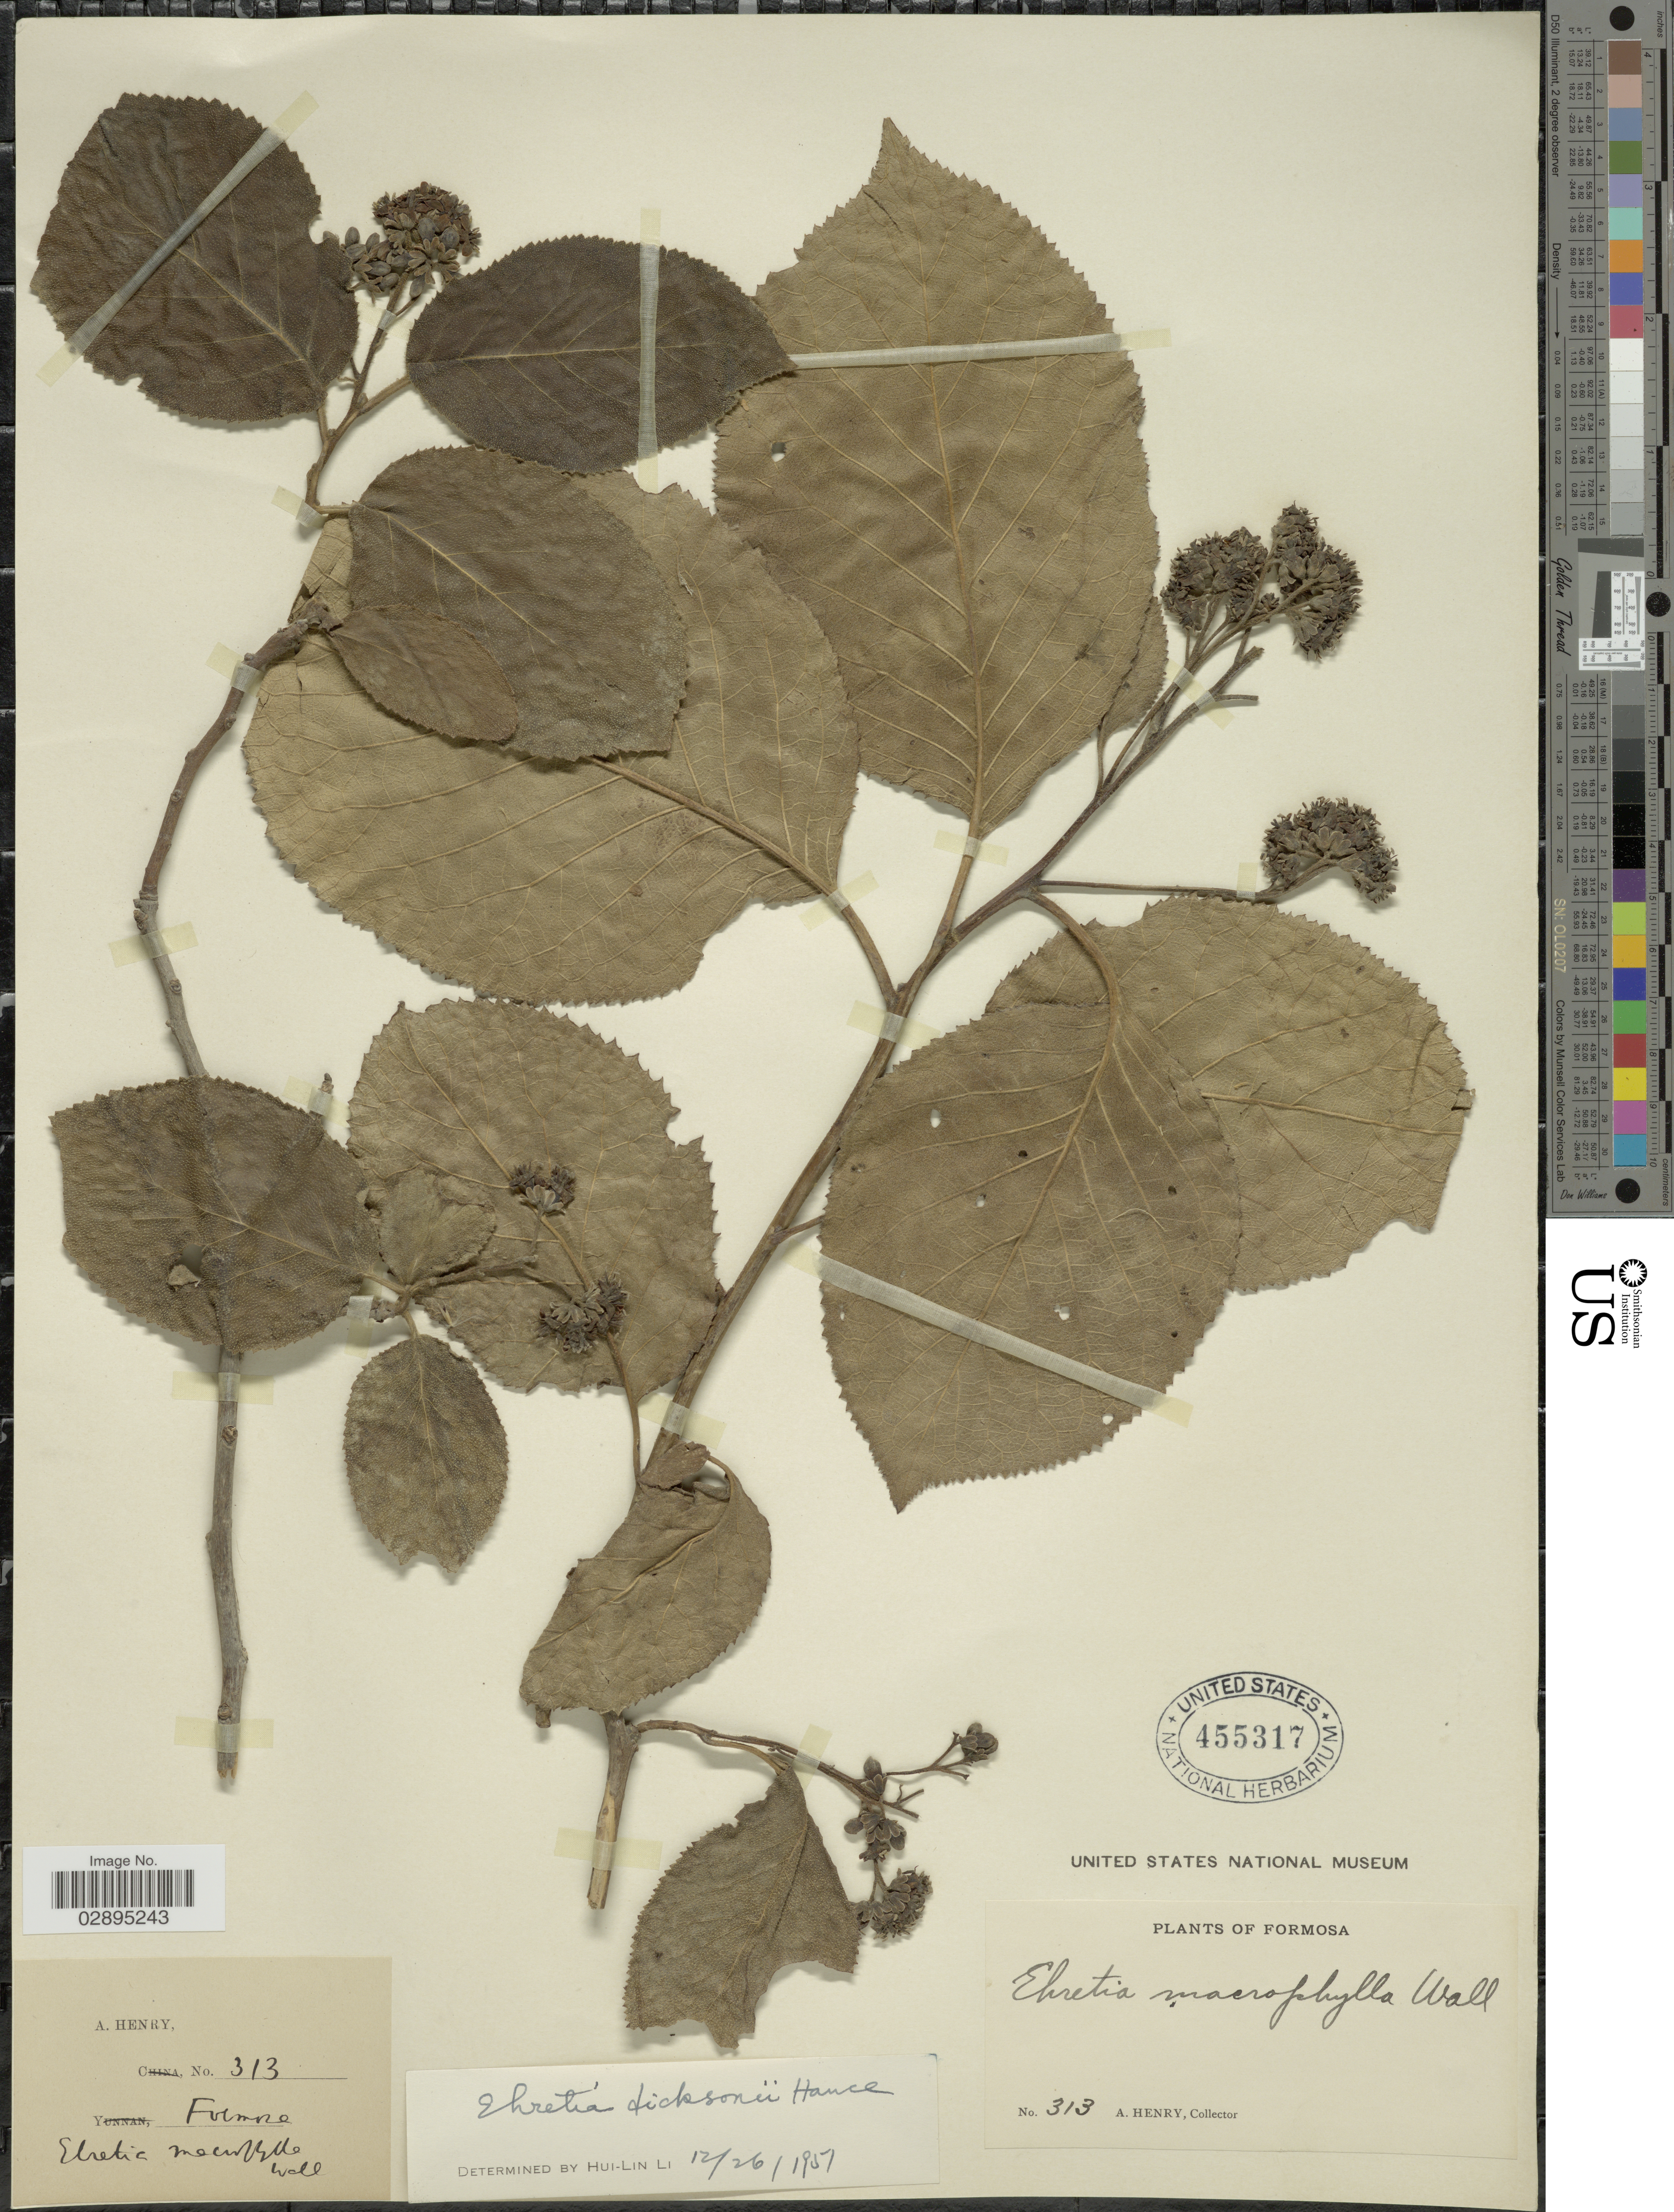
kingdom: Plantae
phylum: Tracheophyta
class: Magnoliopsida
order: Boraginales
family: Ehretiaceae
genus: Ehretia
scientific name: Ehretia dicksonii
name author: Hance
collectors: A. Henry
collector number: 313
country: Taiwan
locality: Formosa.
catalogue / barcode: US 455317